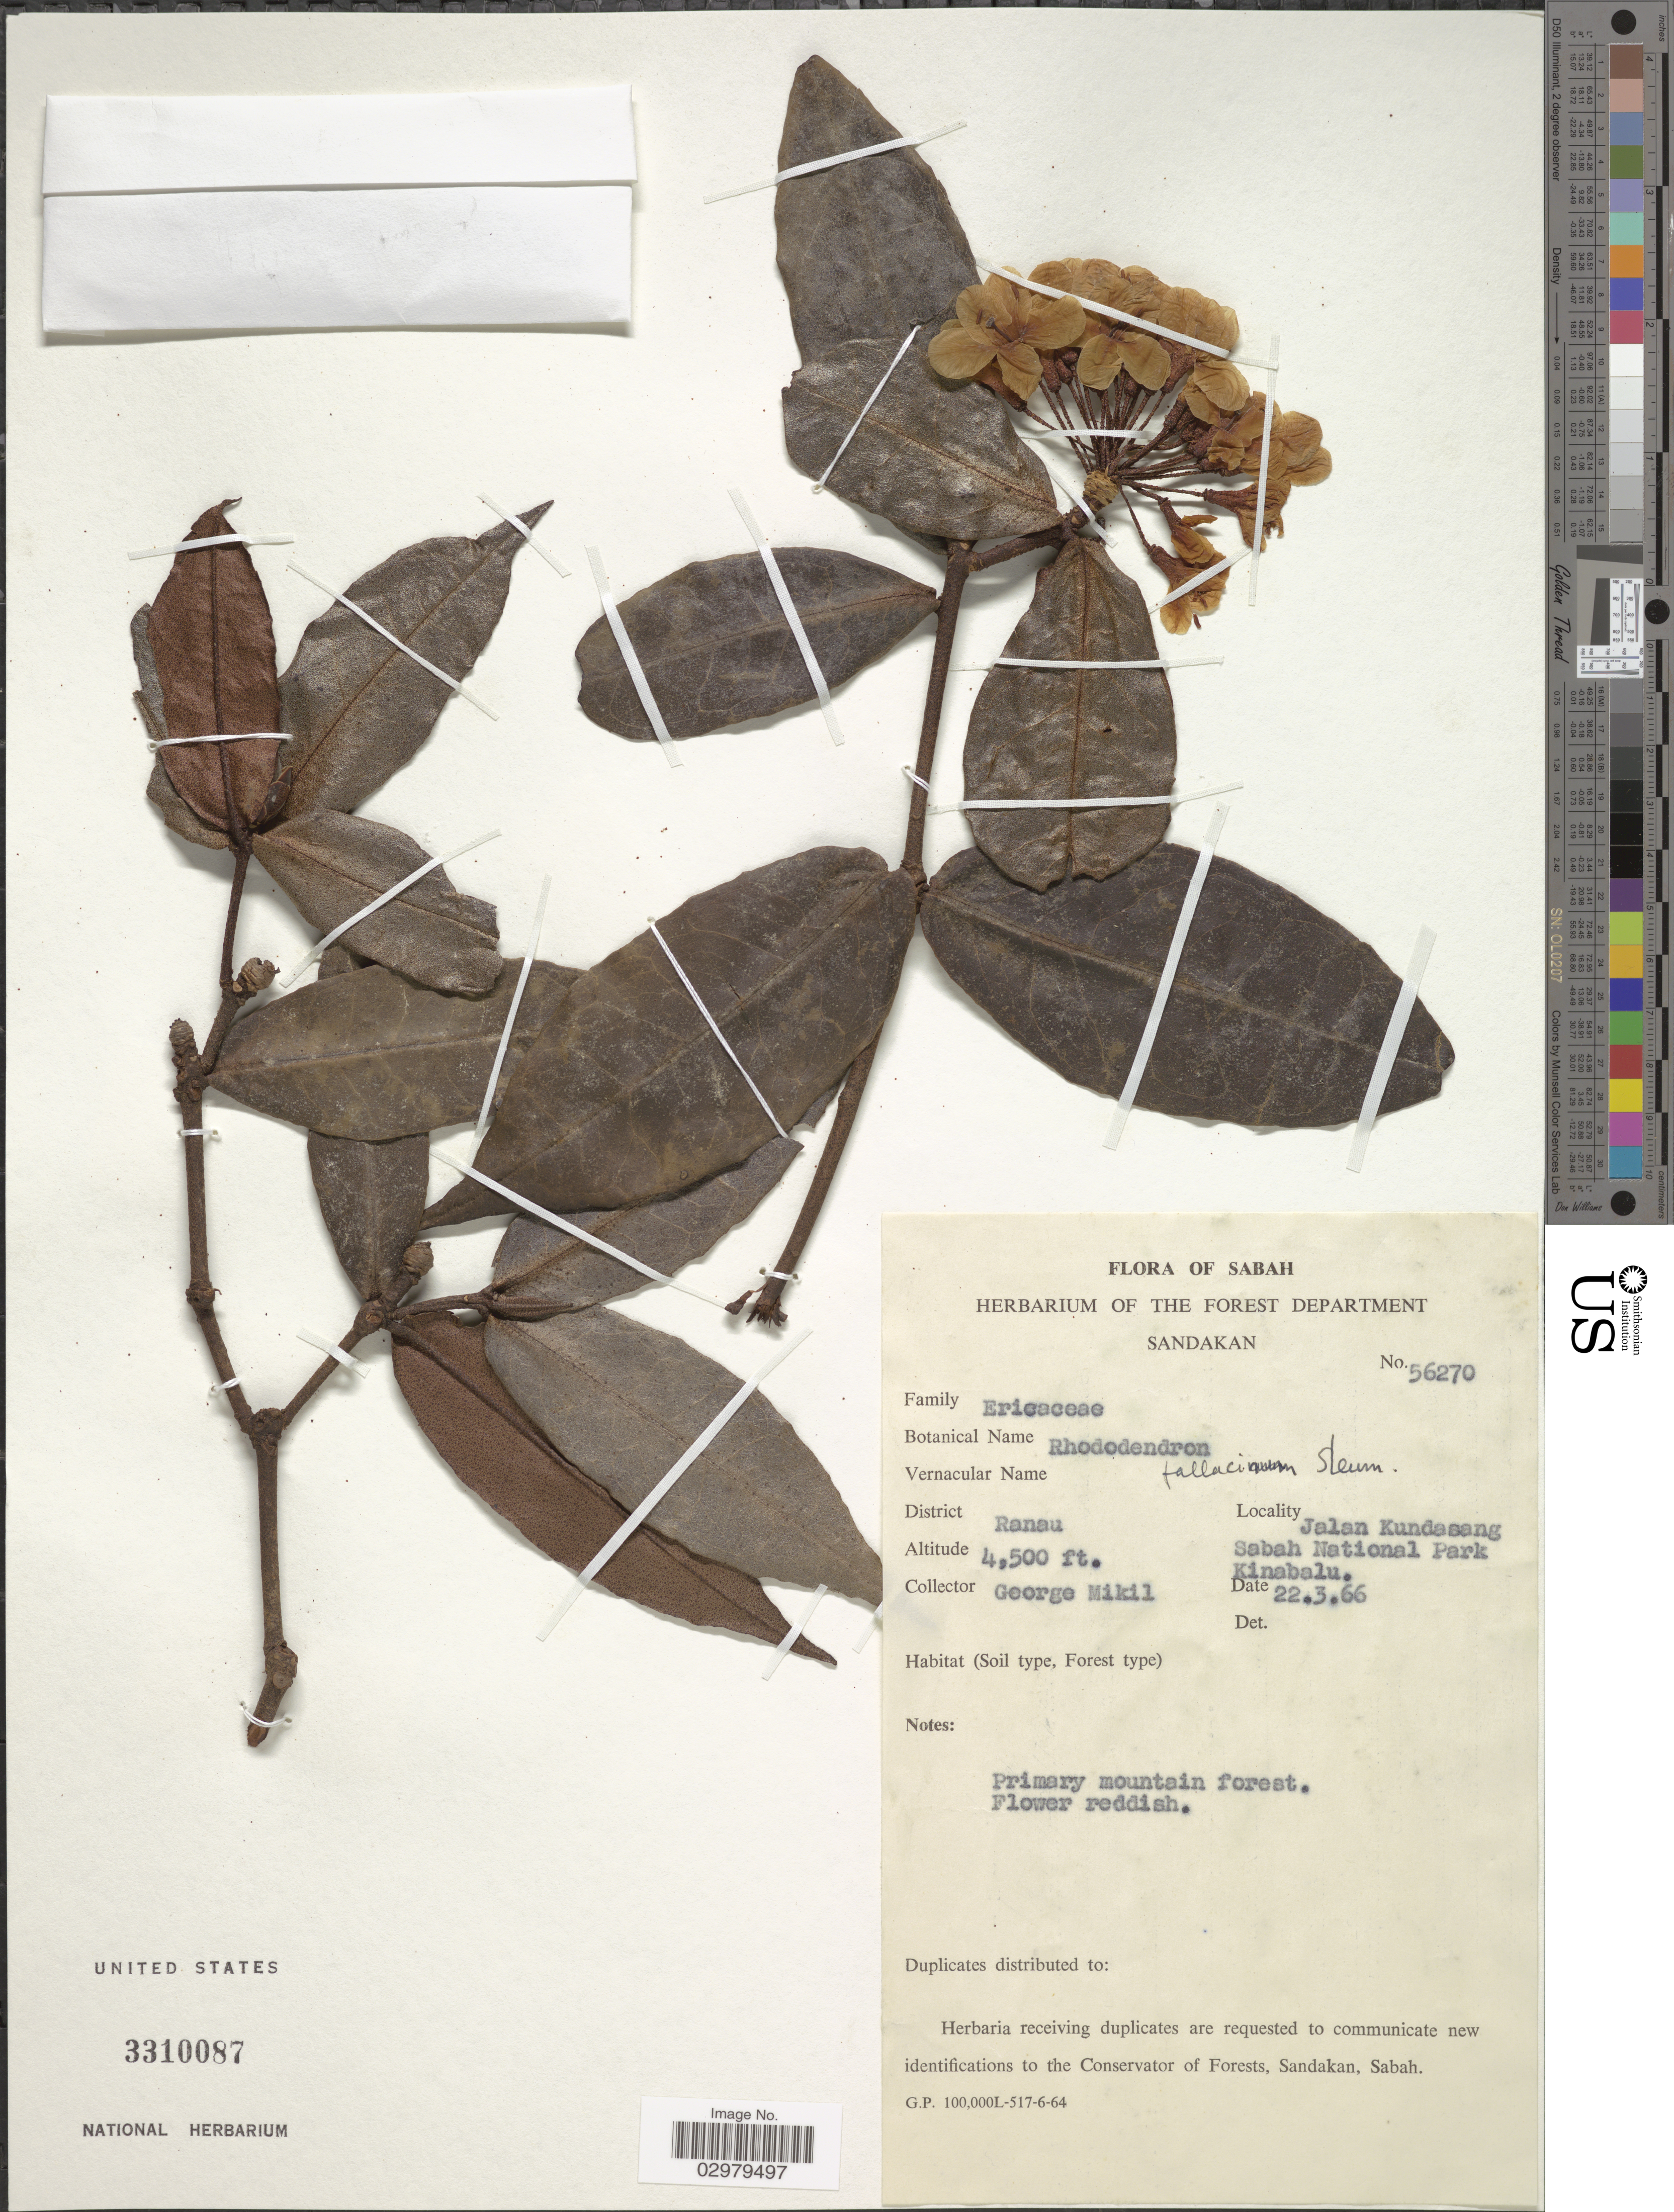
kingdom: Plantae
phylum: Tracheophyta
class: Magnoliopsida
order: Ericales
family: Ericaceae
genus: Rhododendron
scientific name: Rhododendron fallacinum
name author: Sleumer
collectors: G. Mikil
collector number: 56270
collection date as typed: Transcribed d/m/y: 22/3/66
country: Malaysia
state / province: Sabah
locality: Sandakan. District Ranau. Jalan Kundasang Sabah National Park, Kinabalu.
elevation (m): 1372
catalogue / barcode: US 3310087